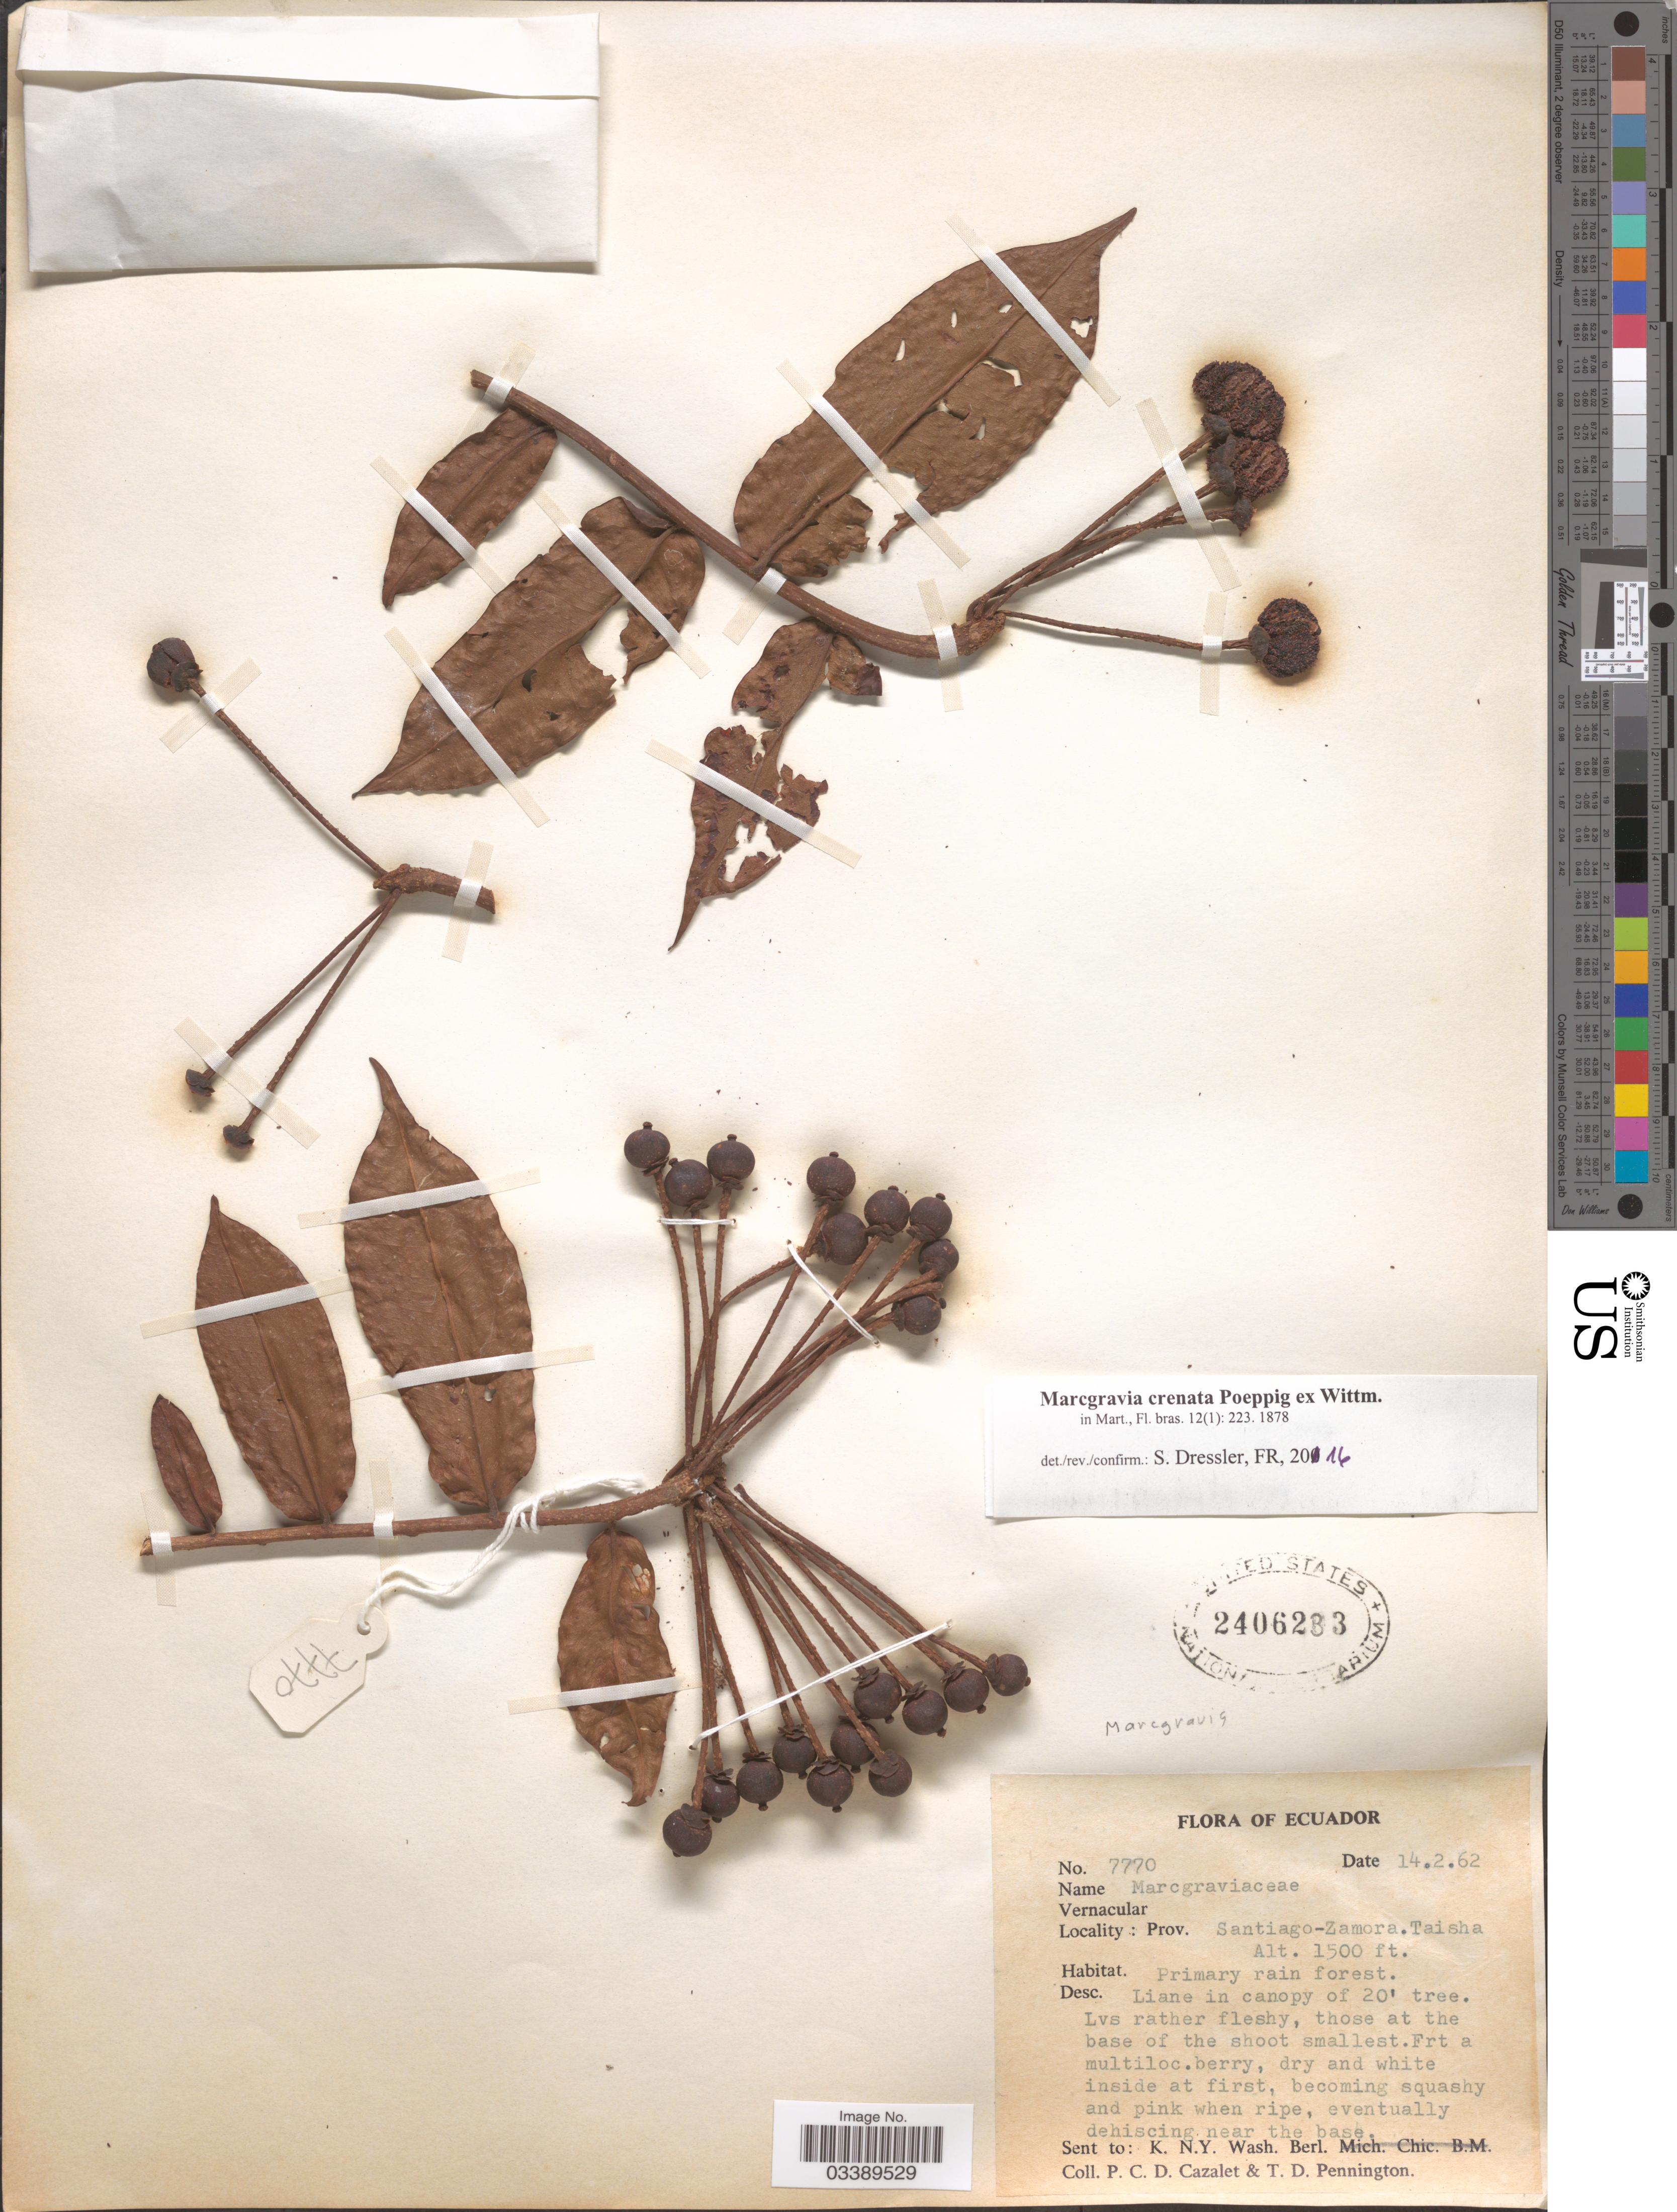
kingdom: Plantae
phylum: Tracheophyta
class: Magnoliopsida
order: Ericales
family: Marcgraviaceae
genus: Marcgravia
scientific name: Marcgravia crenata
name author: Poepp. ex Wittm.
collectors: P. C. D. Cazalet & T. D. Pennington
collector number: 7770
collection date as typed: Transcribed d/m/y: 14/2/62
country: Ecuador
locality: Prov. Santiago-Zamora. Taisha.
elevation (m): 457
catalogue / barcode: US 2406233